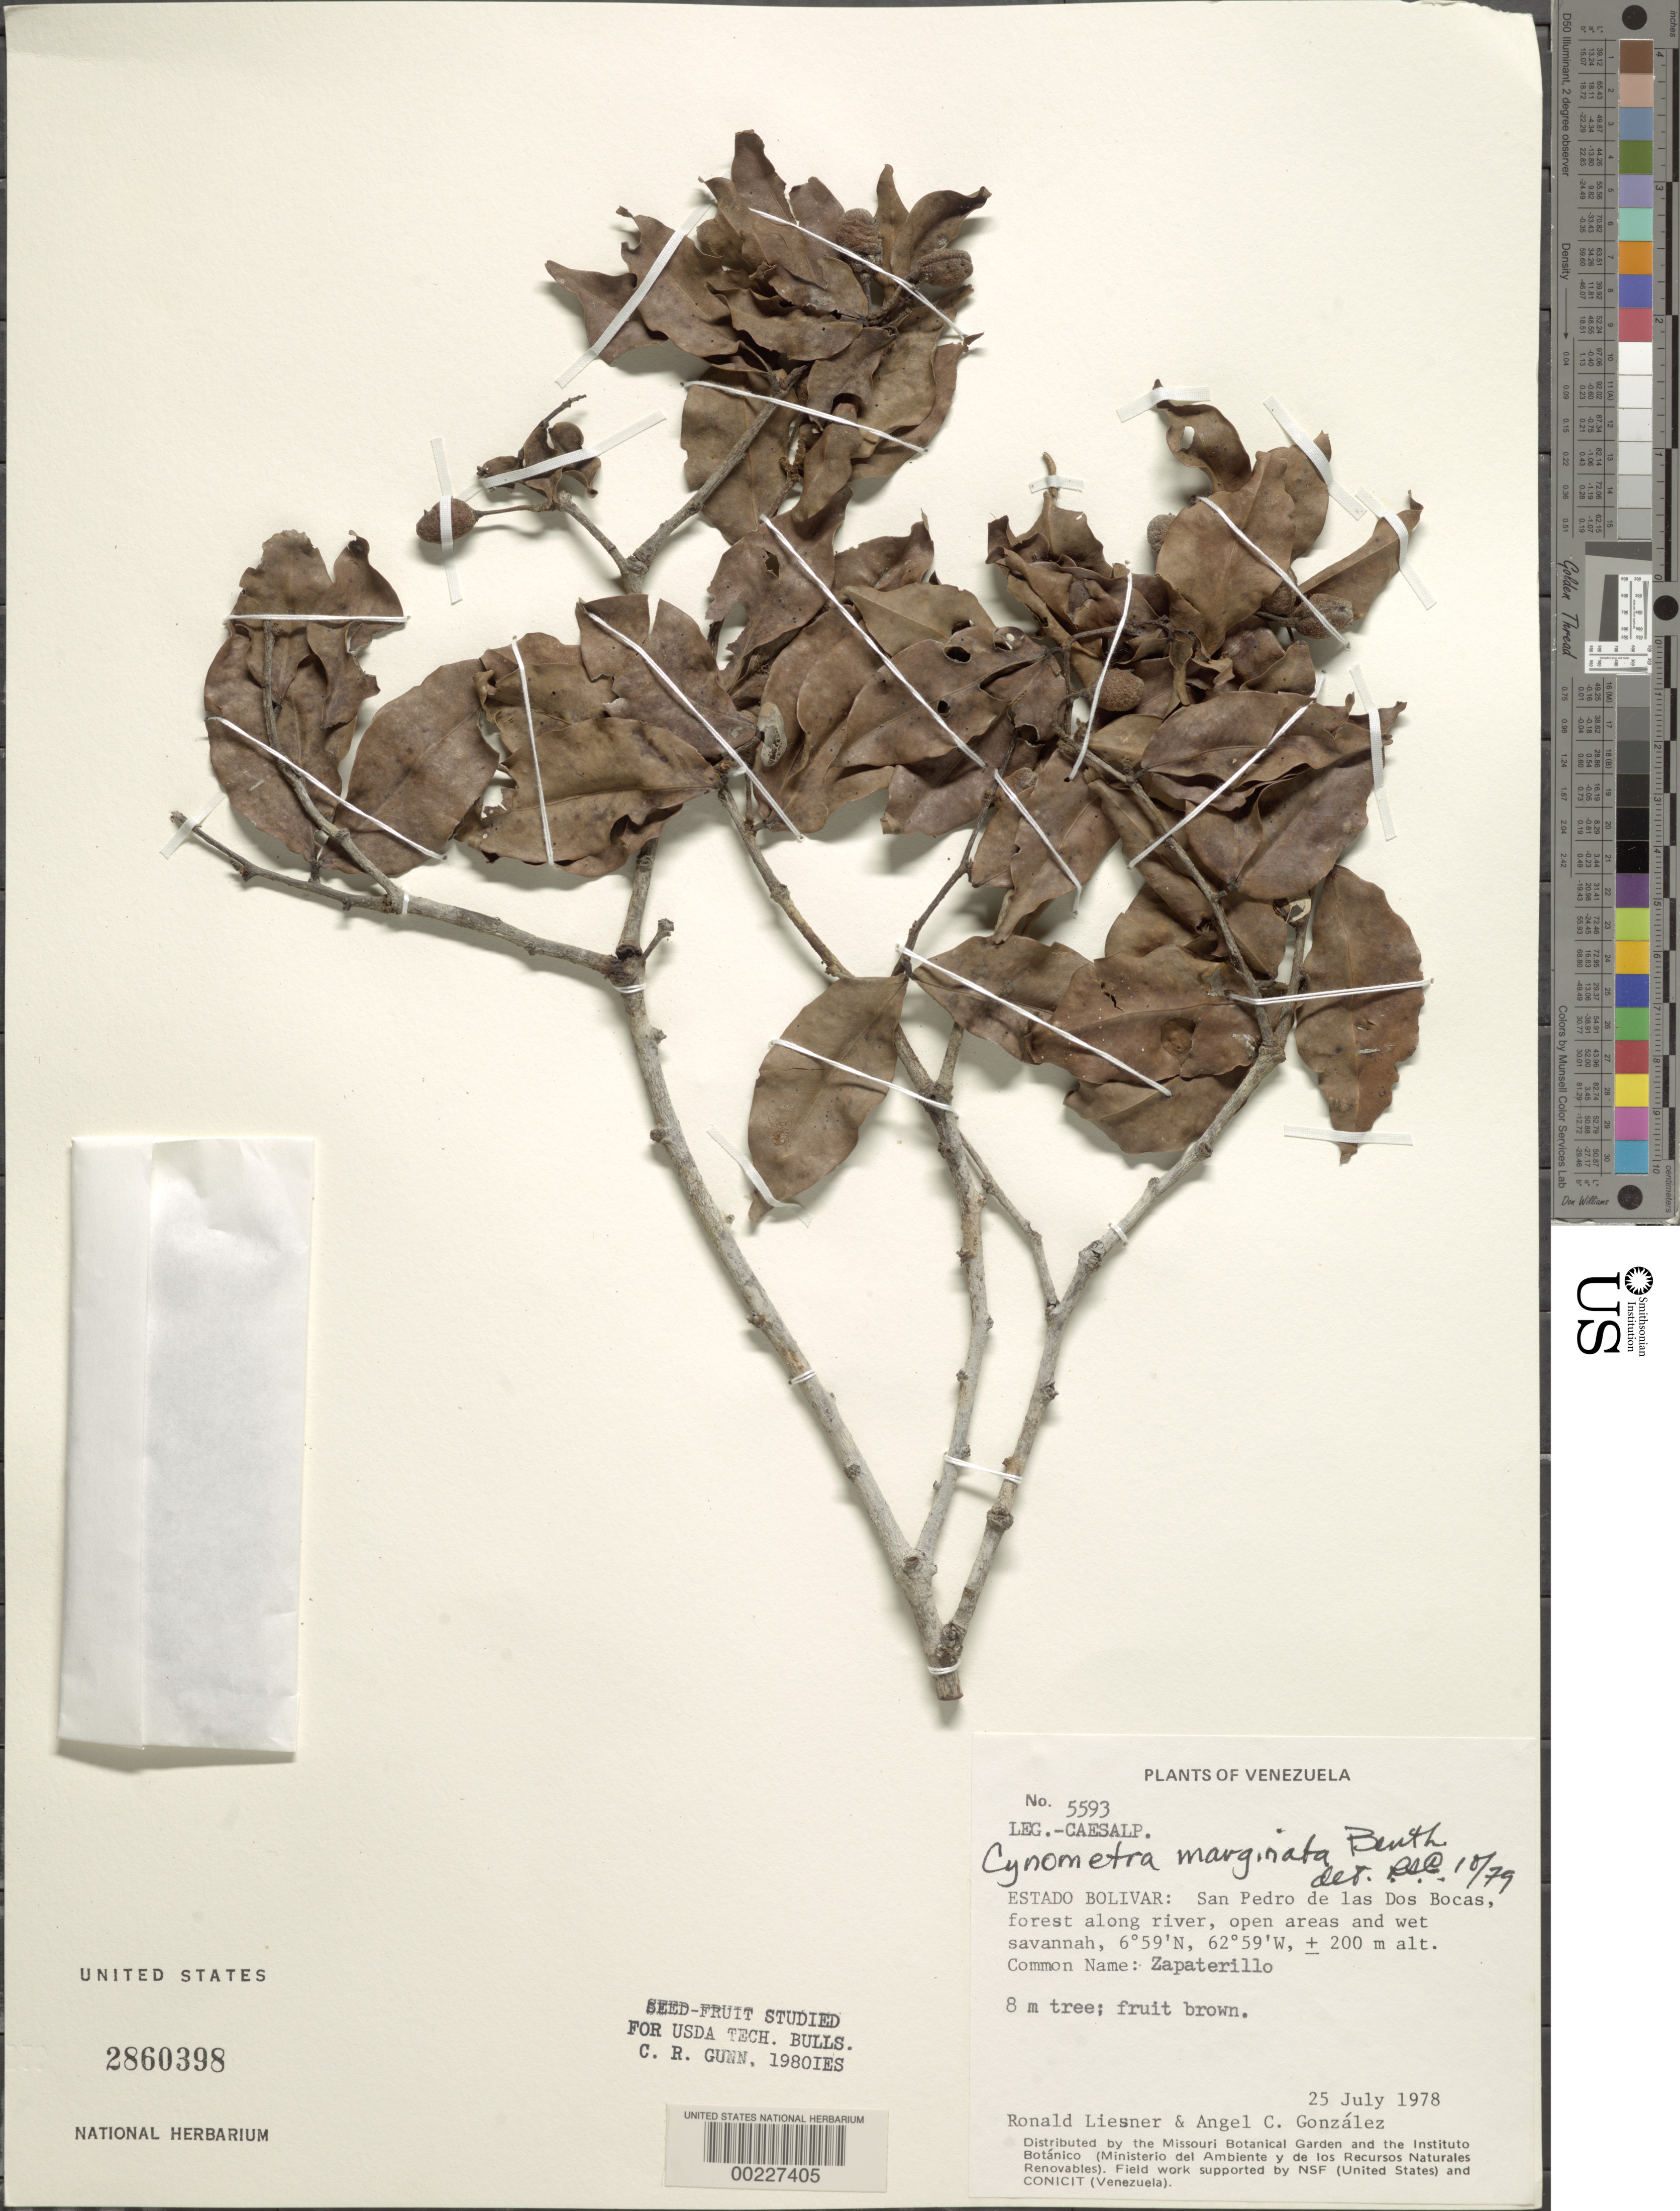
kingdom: Plantae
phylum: Tracheophyta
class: Magnoliopsida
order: Fabales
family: Fabaceae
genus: Cynometra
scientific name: Cynometra marginata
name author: Benth.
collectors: R. L. Liesner & A. C. González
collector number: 5593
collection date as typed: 25 Jul 1978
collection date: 1978-07-25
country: Venezuela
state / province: Bolivar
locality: San pedro de las dos bocas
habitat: Forest along river, open areas and wet savanna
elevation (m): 200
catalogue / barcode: US 2860398